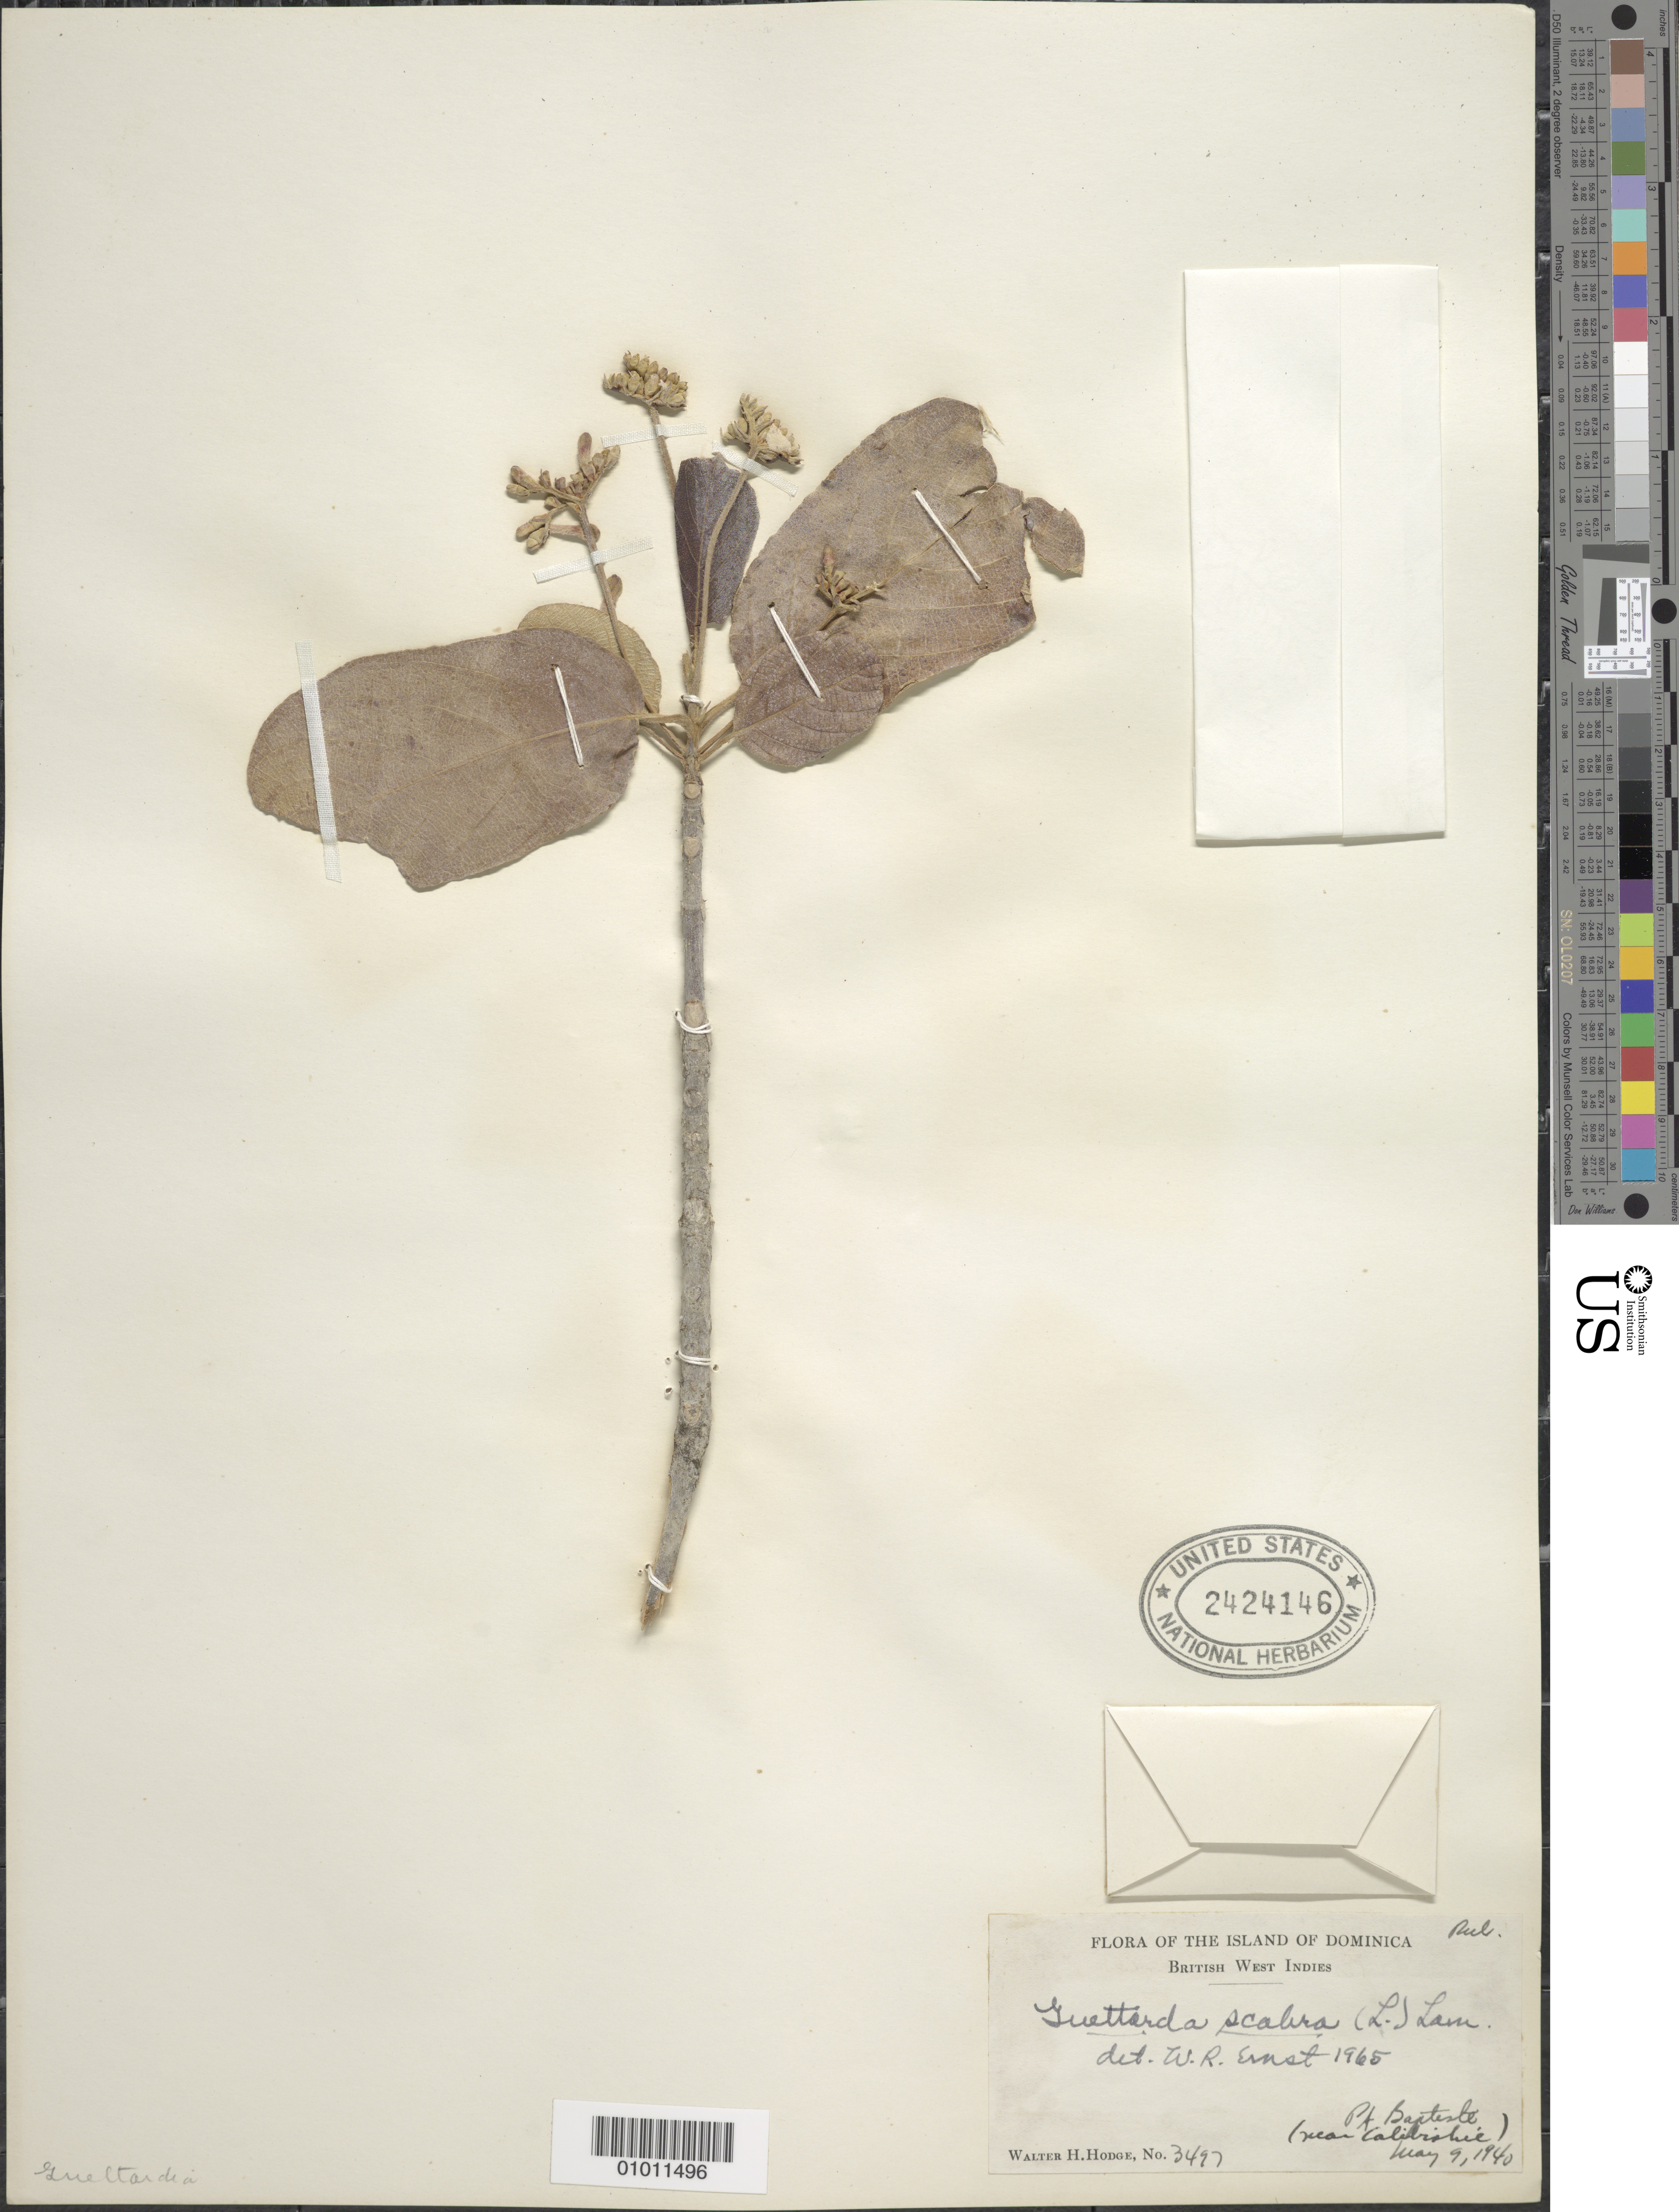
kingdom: Plantae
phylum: Tracheophyta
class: Magnoliopsida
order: Gentianales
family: Rubiaceae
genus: Guettarda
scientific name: Guettarda scabra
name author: (L.) Vent.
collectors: W. Hodge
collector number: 3497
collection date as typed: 09 May 1940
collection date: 1940-05-09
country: Dominica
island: Dominica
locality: Pt. Basteste, near Caibrishie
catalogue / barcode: US 2424146